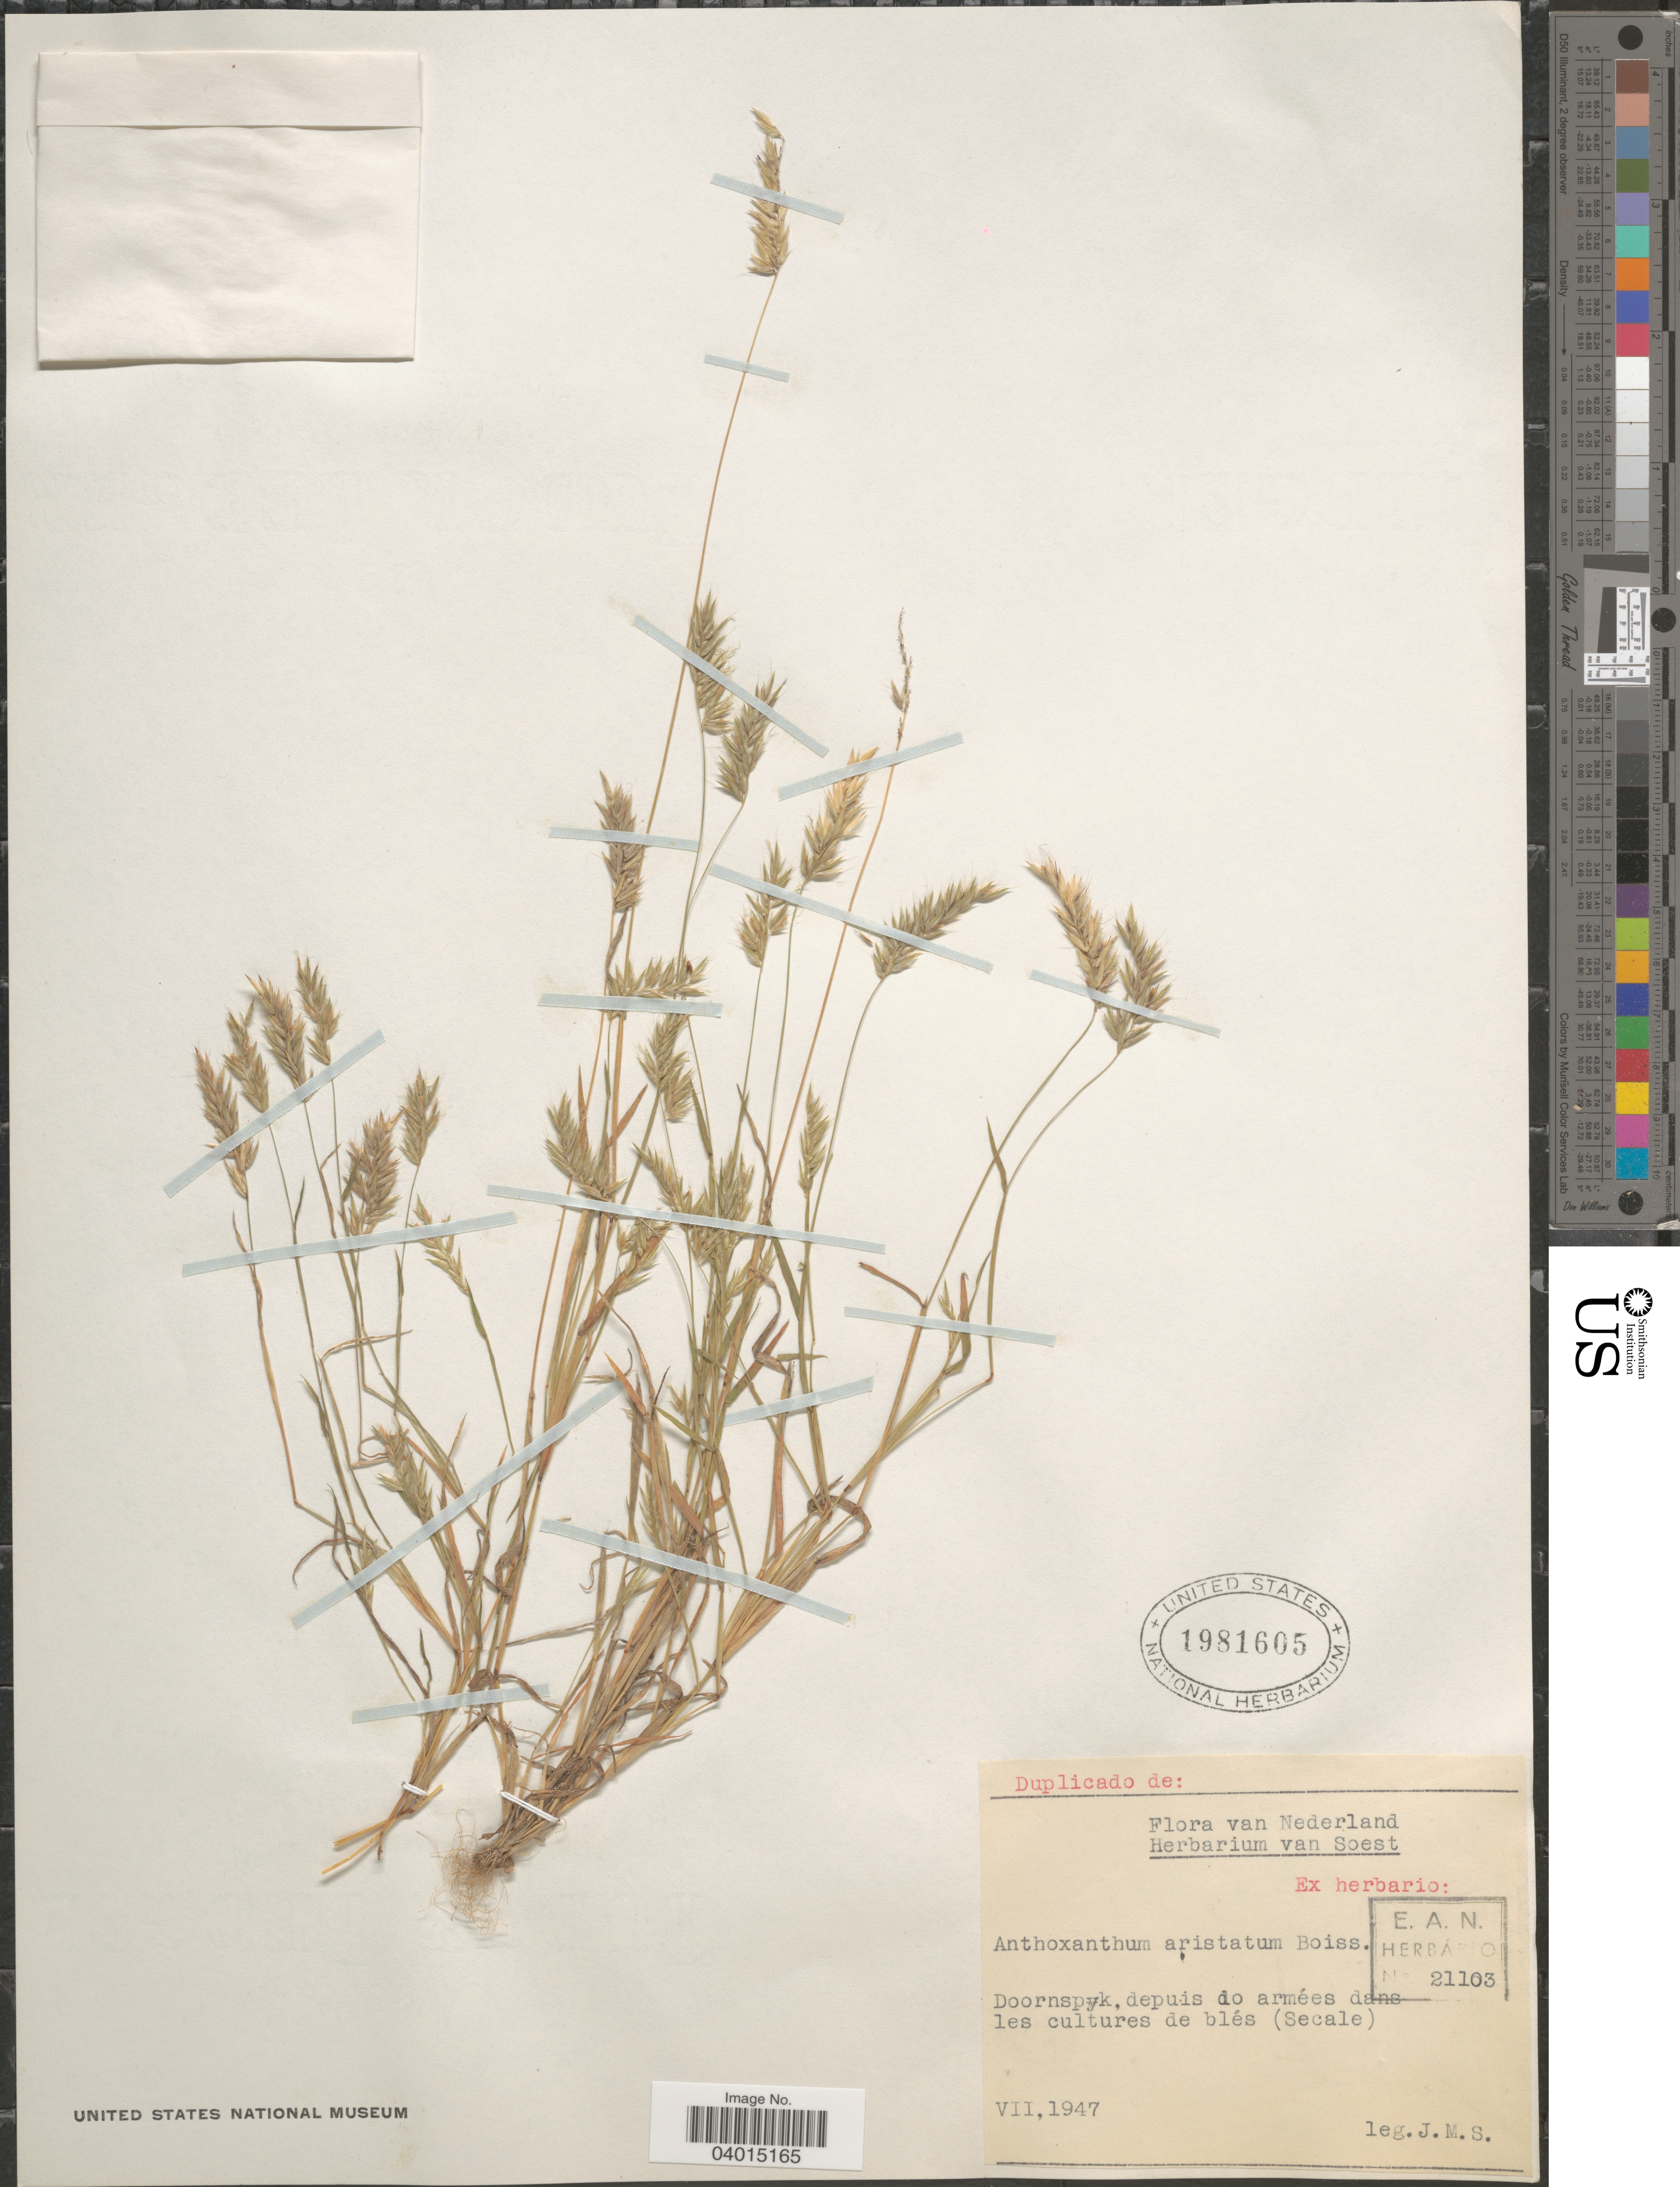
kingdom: Plantae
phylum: Tracheophyta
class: Liliopsida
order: Poales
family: Poaceae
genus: Anthoxanthum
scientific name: Anthoxanthum aristatum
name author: Boiss.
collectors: J. Soest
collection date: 1947-07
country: Netherlands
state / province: Gelderland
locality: Nederland. Doornspyk, depuis do armées dans les cultures de blés (Secale).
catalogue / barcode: US 1981605